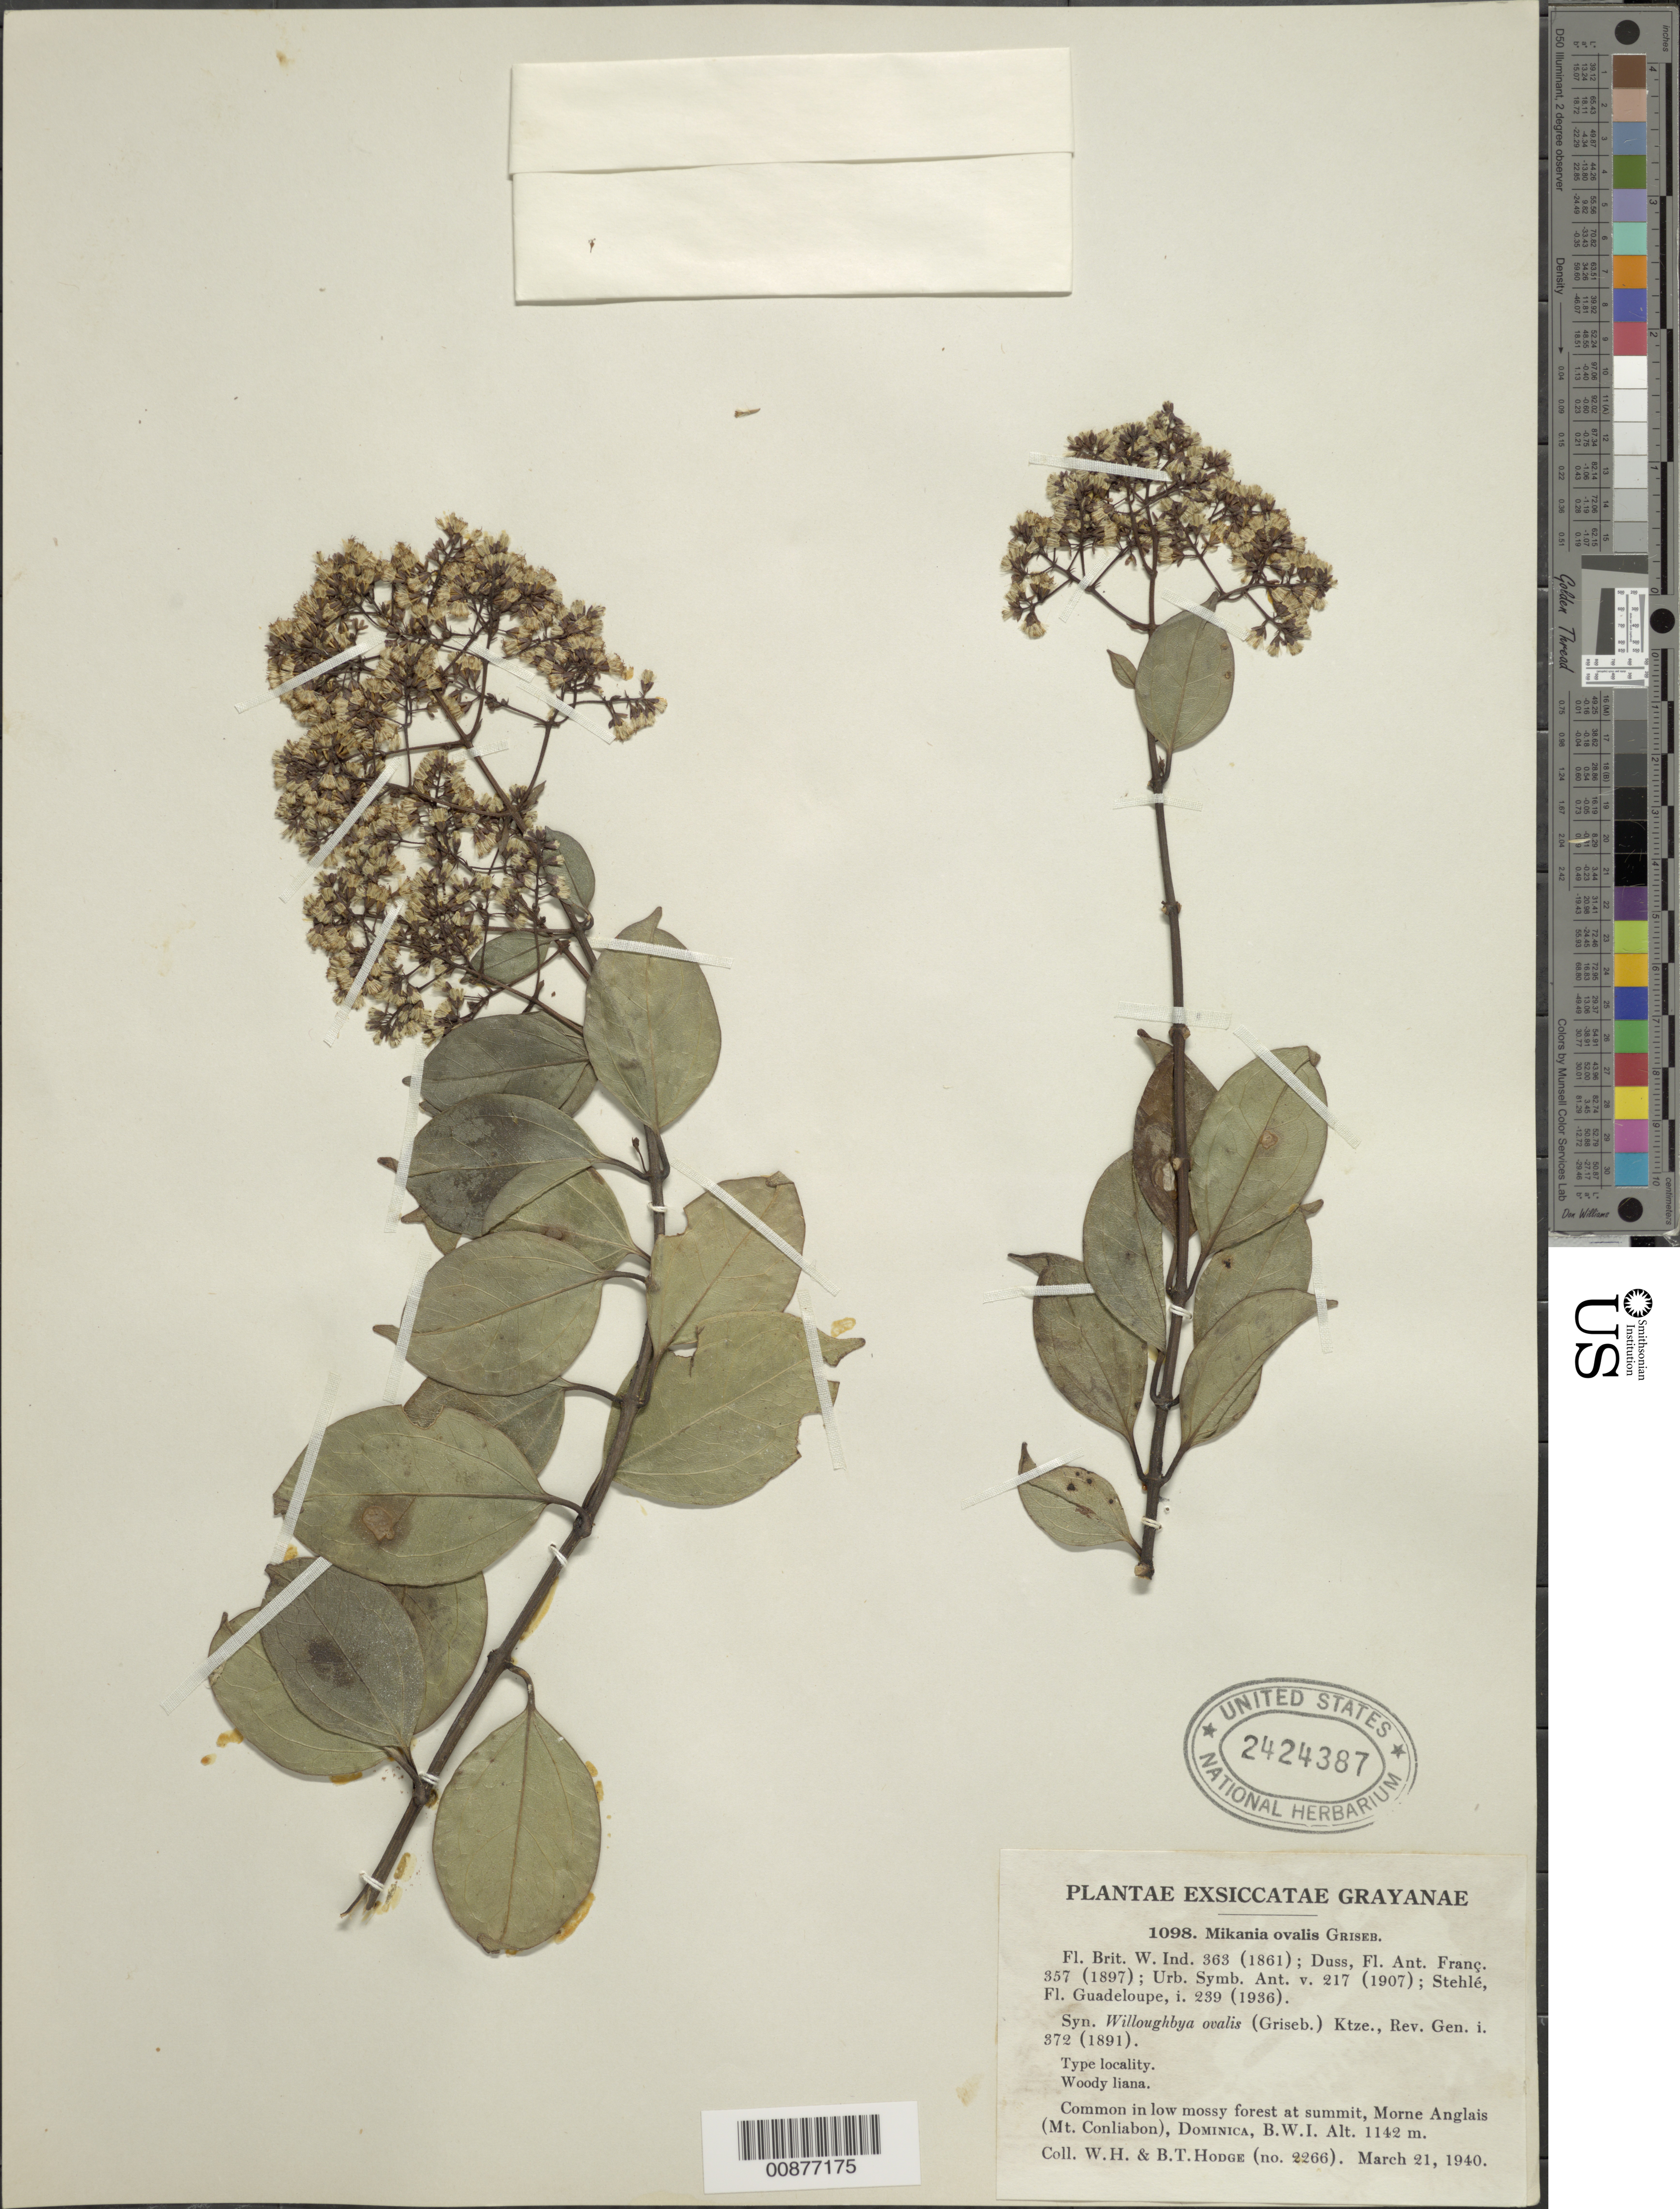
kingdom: Plantae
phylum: Tracheophyta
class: Magnoliopsida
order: Asterales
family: Asteraceae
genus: Mikania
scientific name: Mikania ovalis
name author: Griseb.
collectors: W. Hodge & B. Hodge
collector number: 2266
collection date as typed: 21 Mar 1940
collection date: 1940-03-21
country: Dominica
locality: Summit Morne Anglais (Mt. Conliabon)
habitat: Low mossy forest at summit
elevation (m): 1142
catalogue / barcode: US 2424387